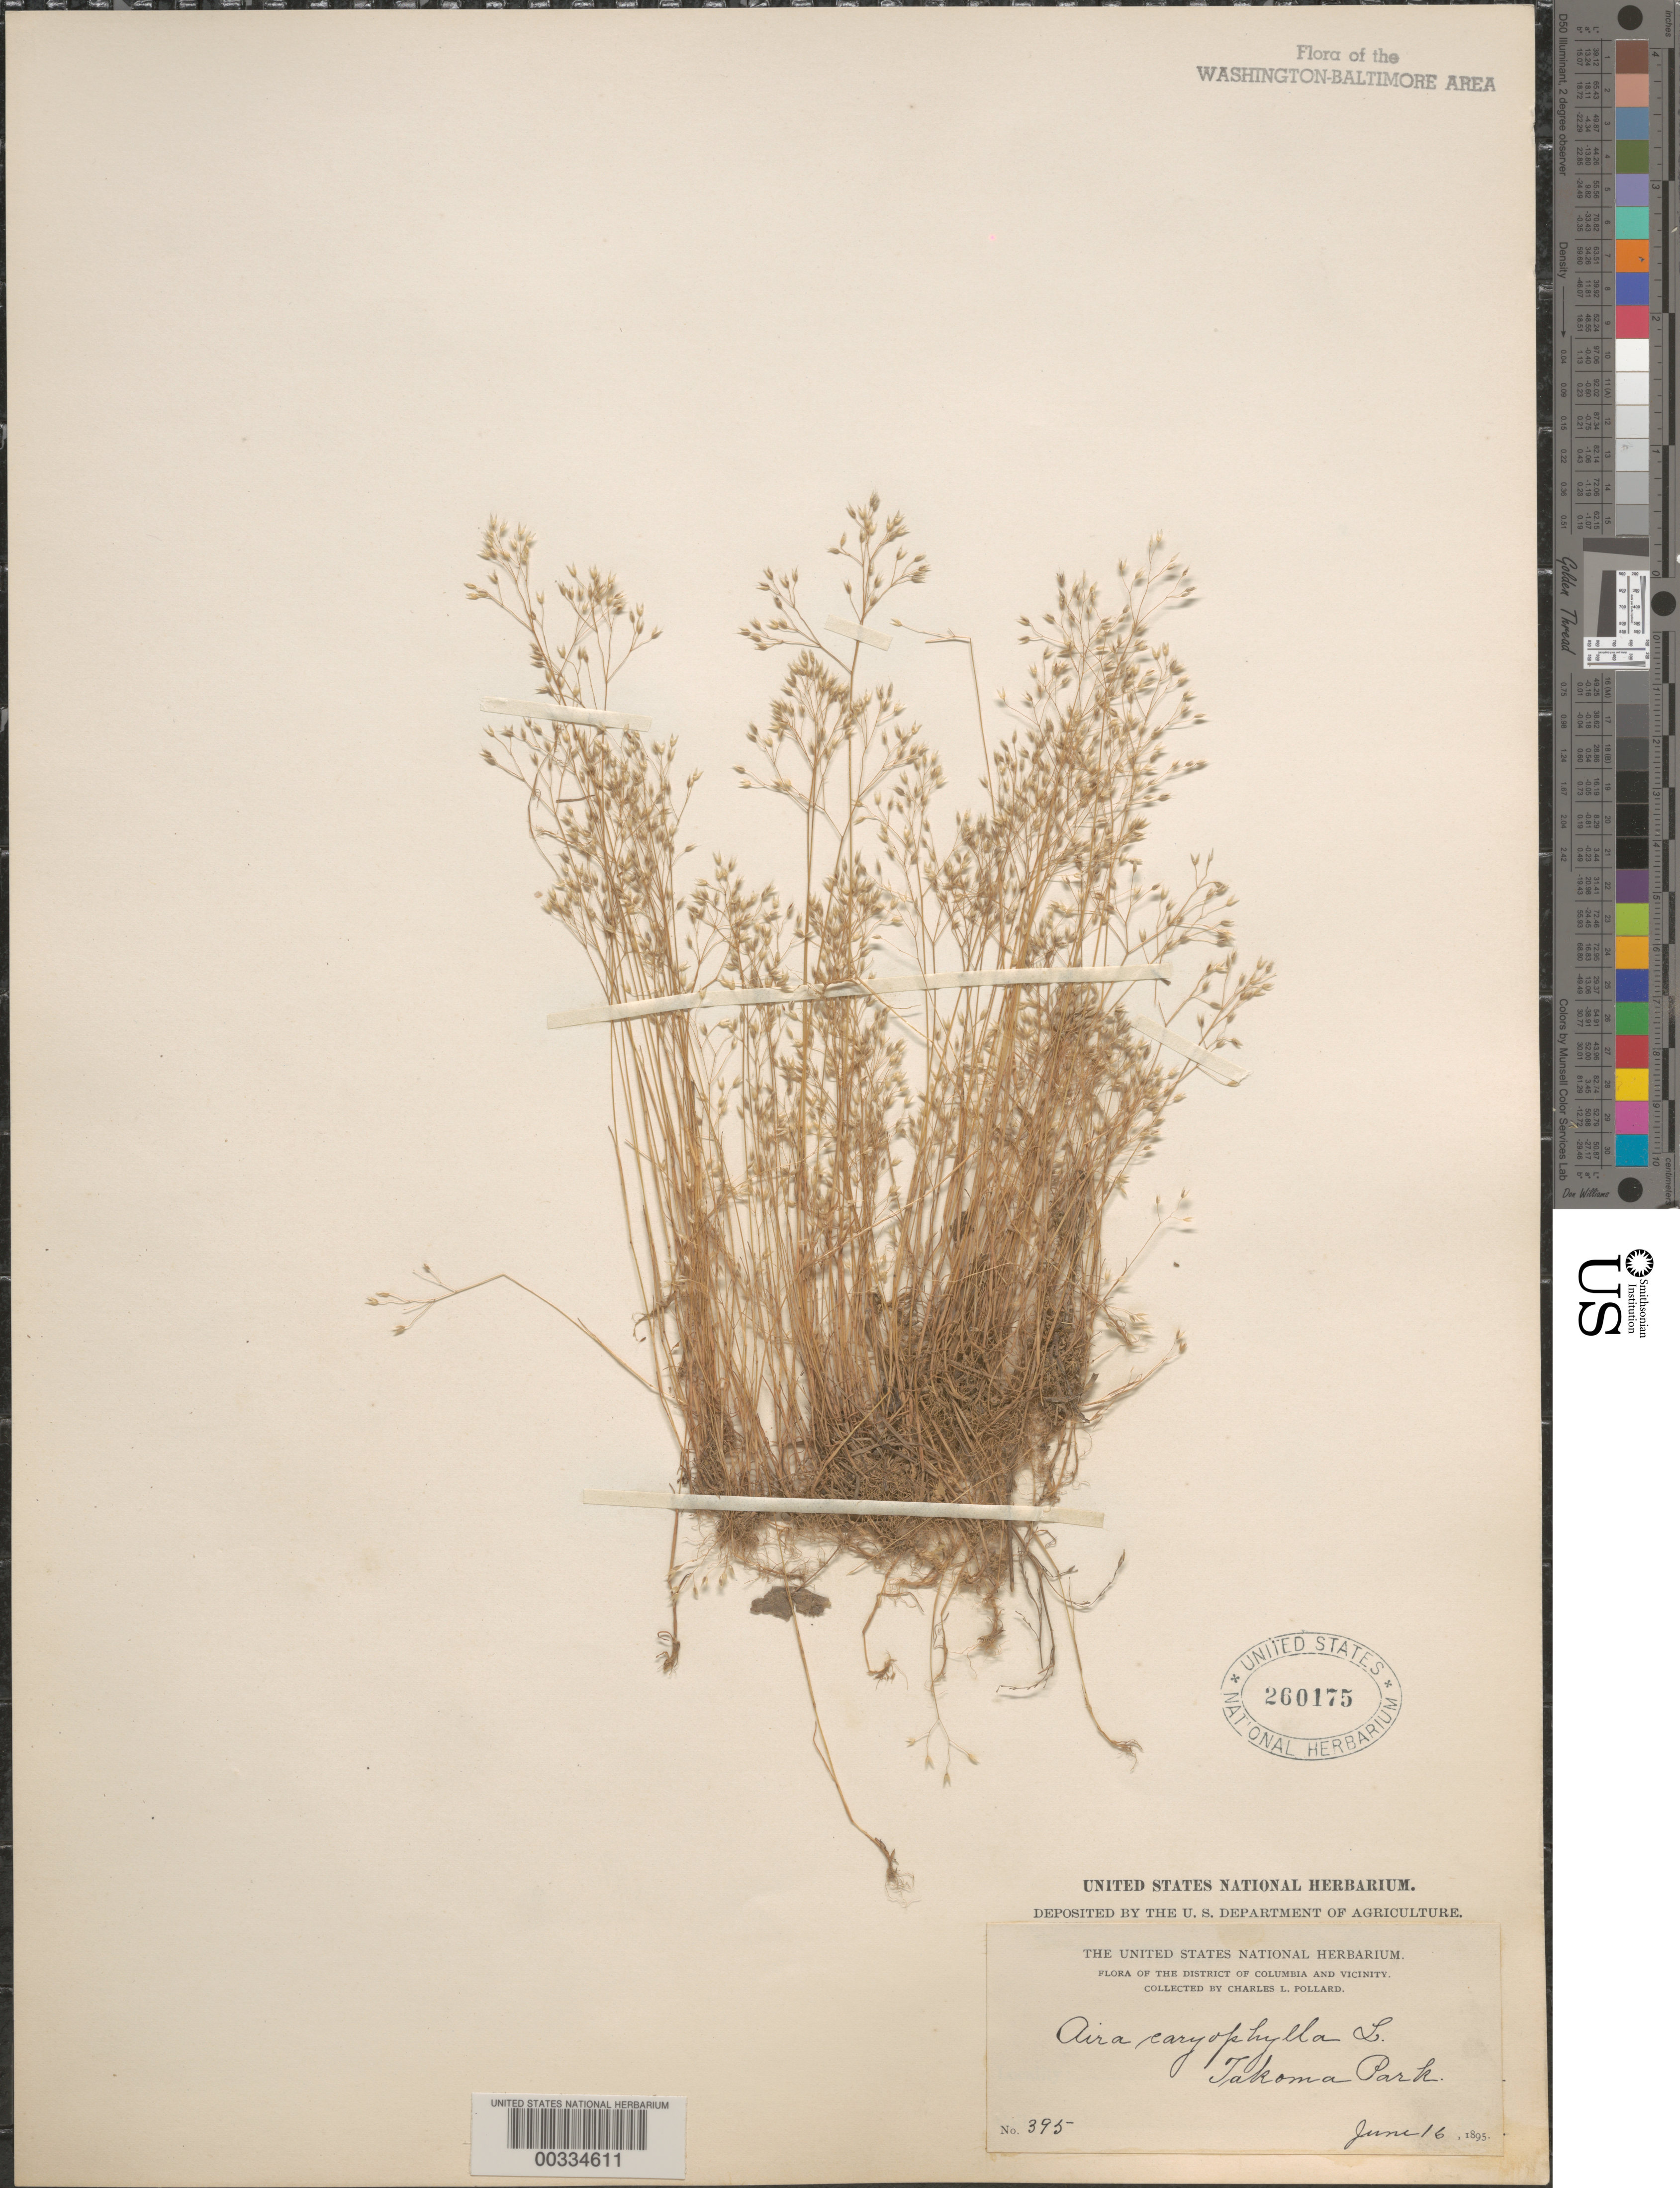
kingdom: Plantae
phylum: Tracheophyta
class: Liliopsida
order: Poales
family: Poaceae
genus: Aira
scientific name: Aira caryophyllea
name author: L.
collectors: C. L. Pollard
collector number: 395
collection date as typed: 16 Jun 1895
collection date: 1895-06-16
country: United States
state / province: District of Columbia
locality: Takoma Park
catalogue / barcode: US 260175